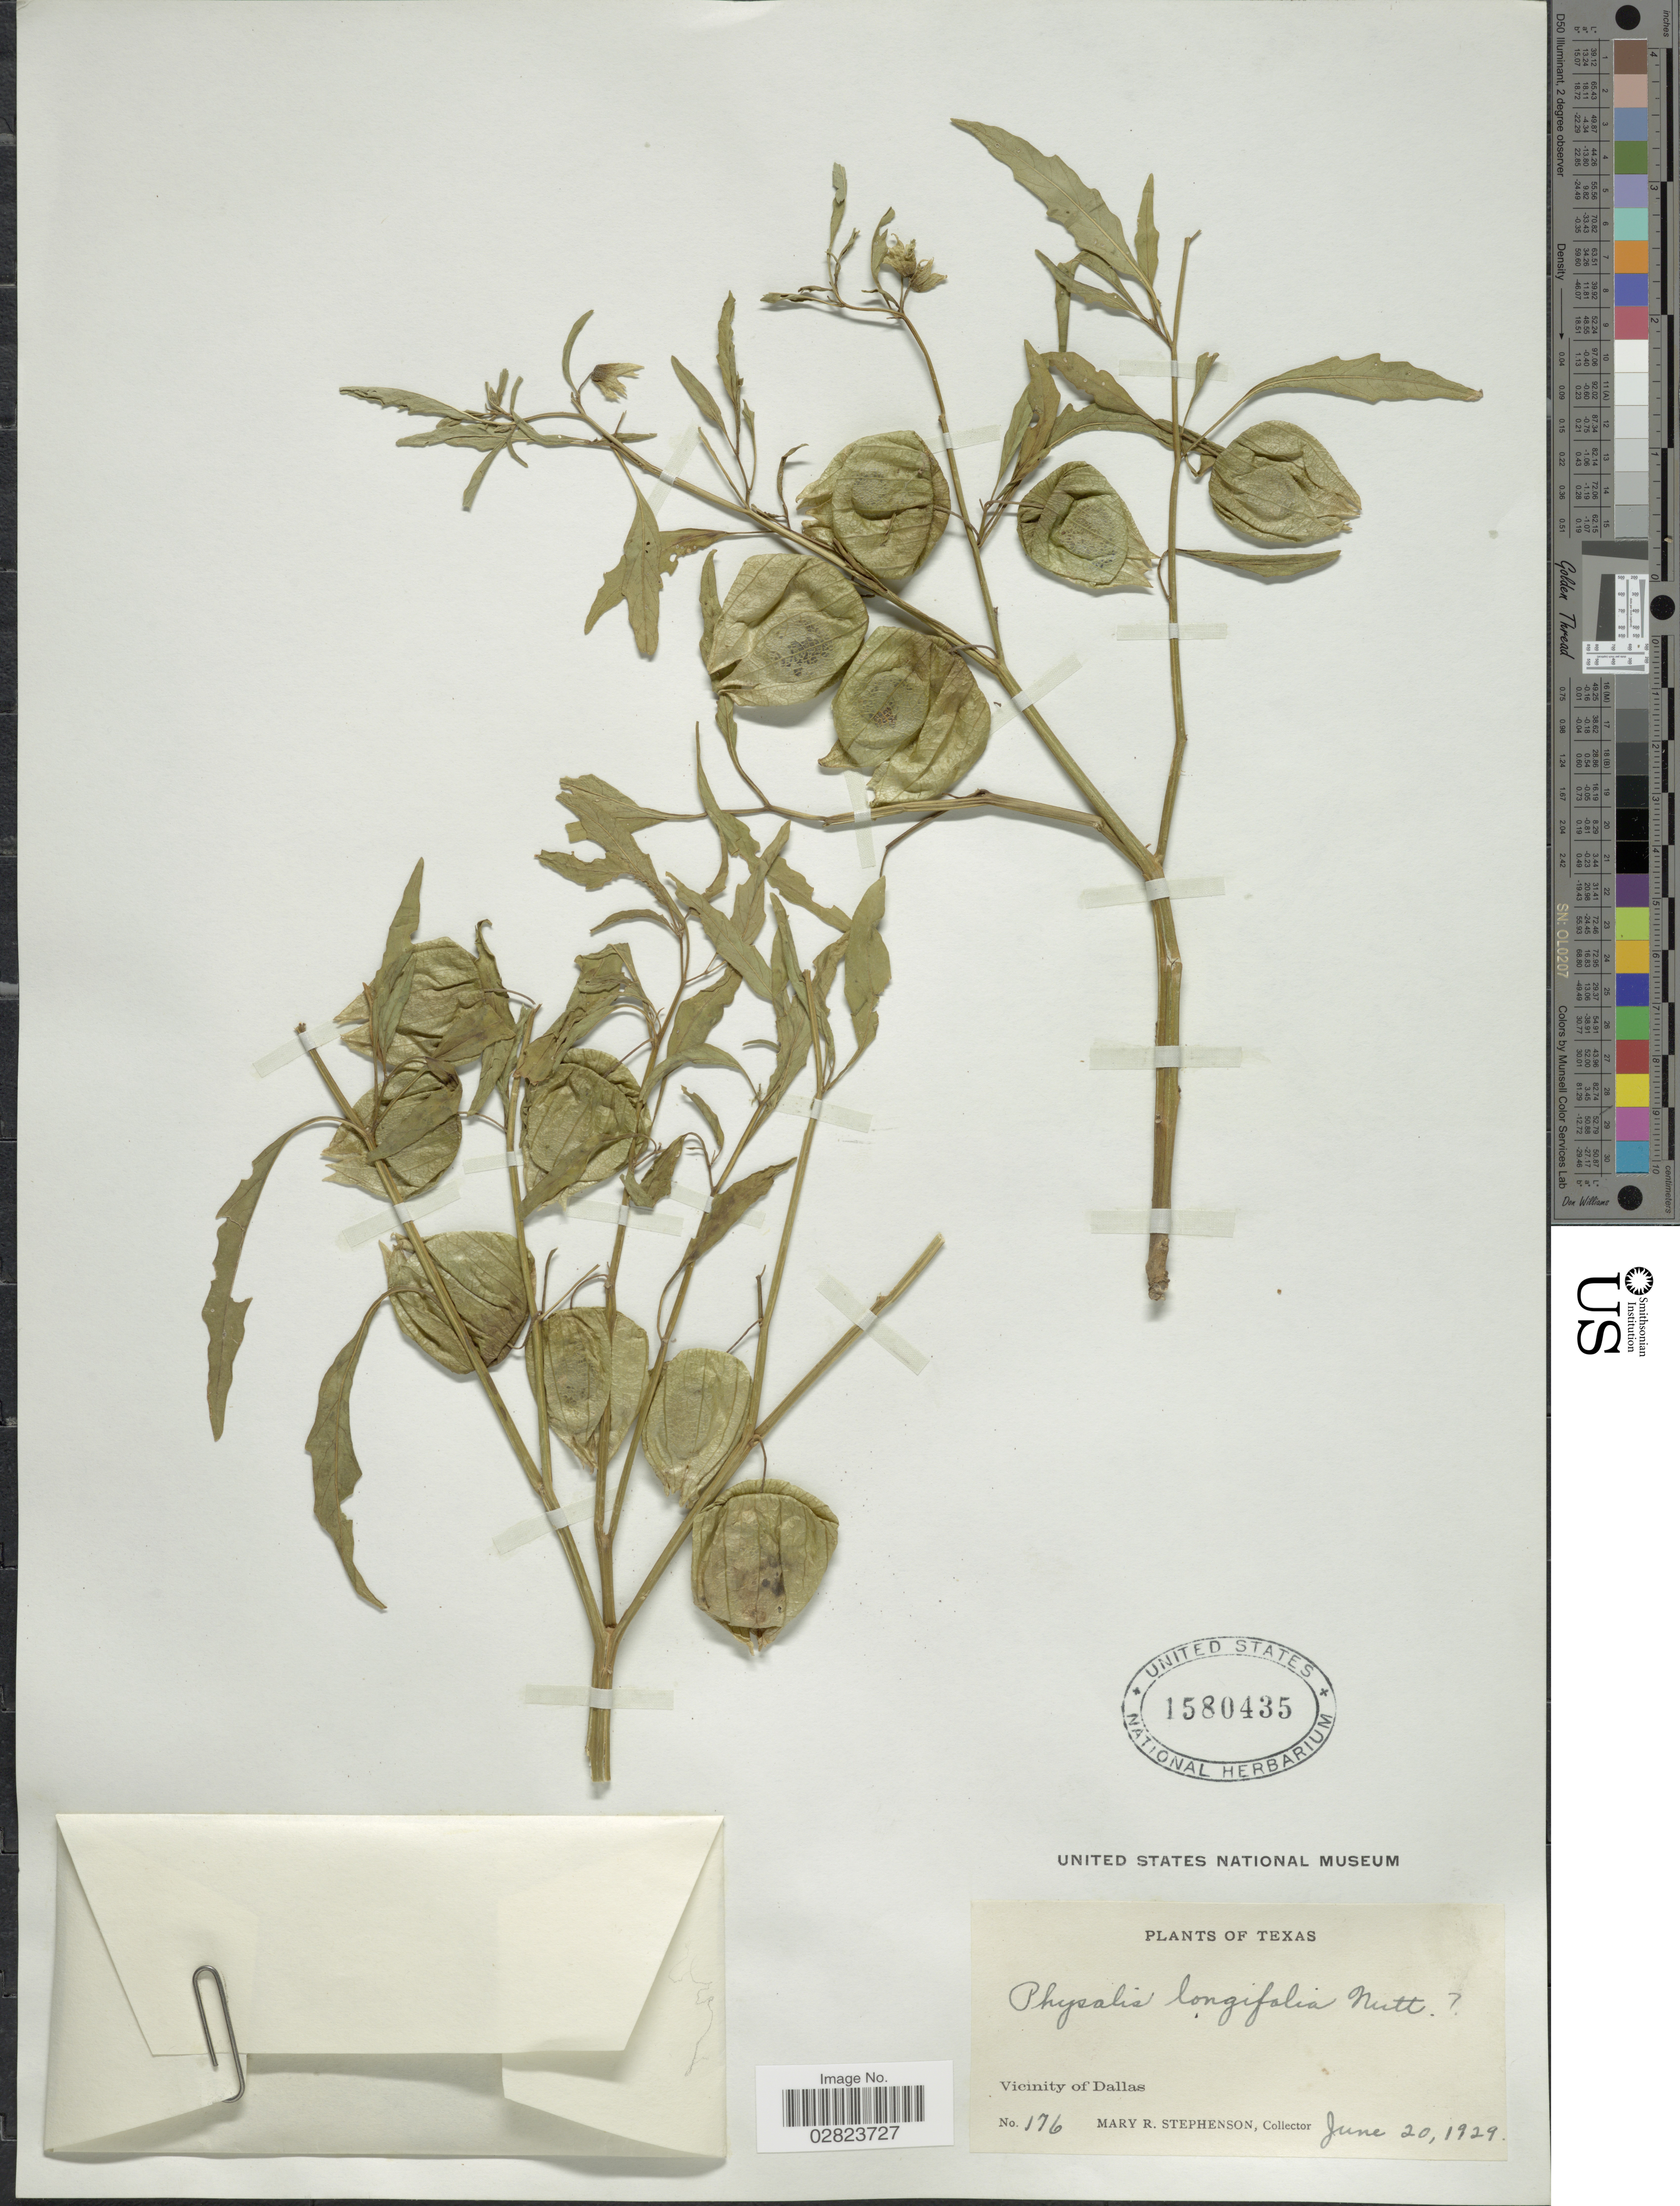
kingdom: Plantae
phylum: Tracheophyta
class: Magnoliopsida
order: Solanales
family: Solanaceae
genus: Physalis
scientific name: Physalis longifolia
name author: Nutt.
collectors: M. Stephenson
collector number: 176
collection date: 1929-06-20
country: United States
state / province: Texas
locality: Vicinity of Dallas.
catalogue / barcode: US 1580435